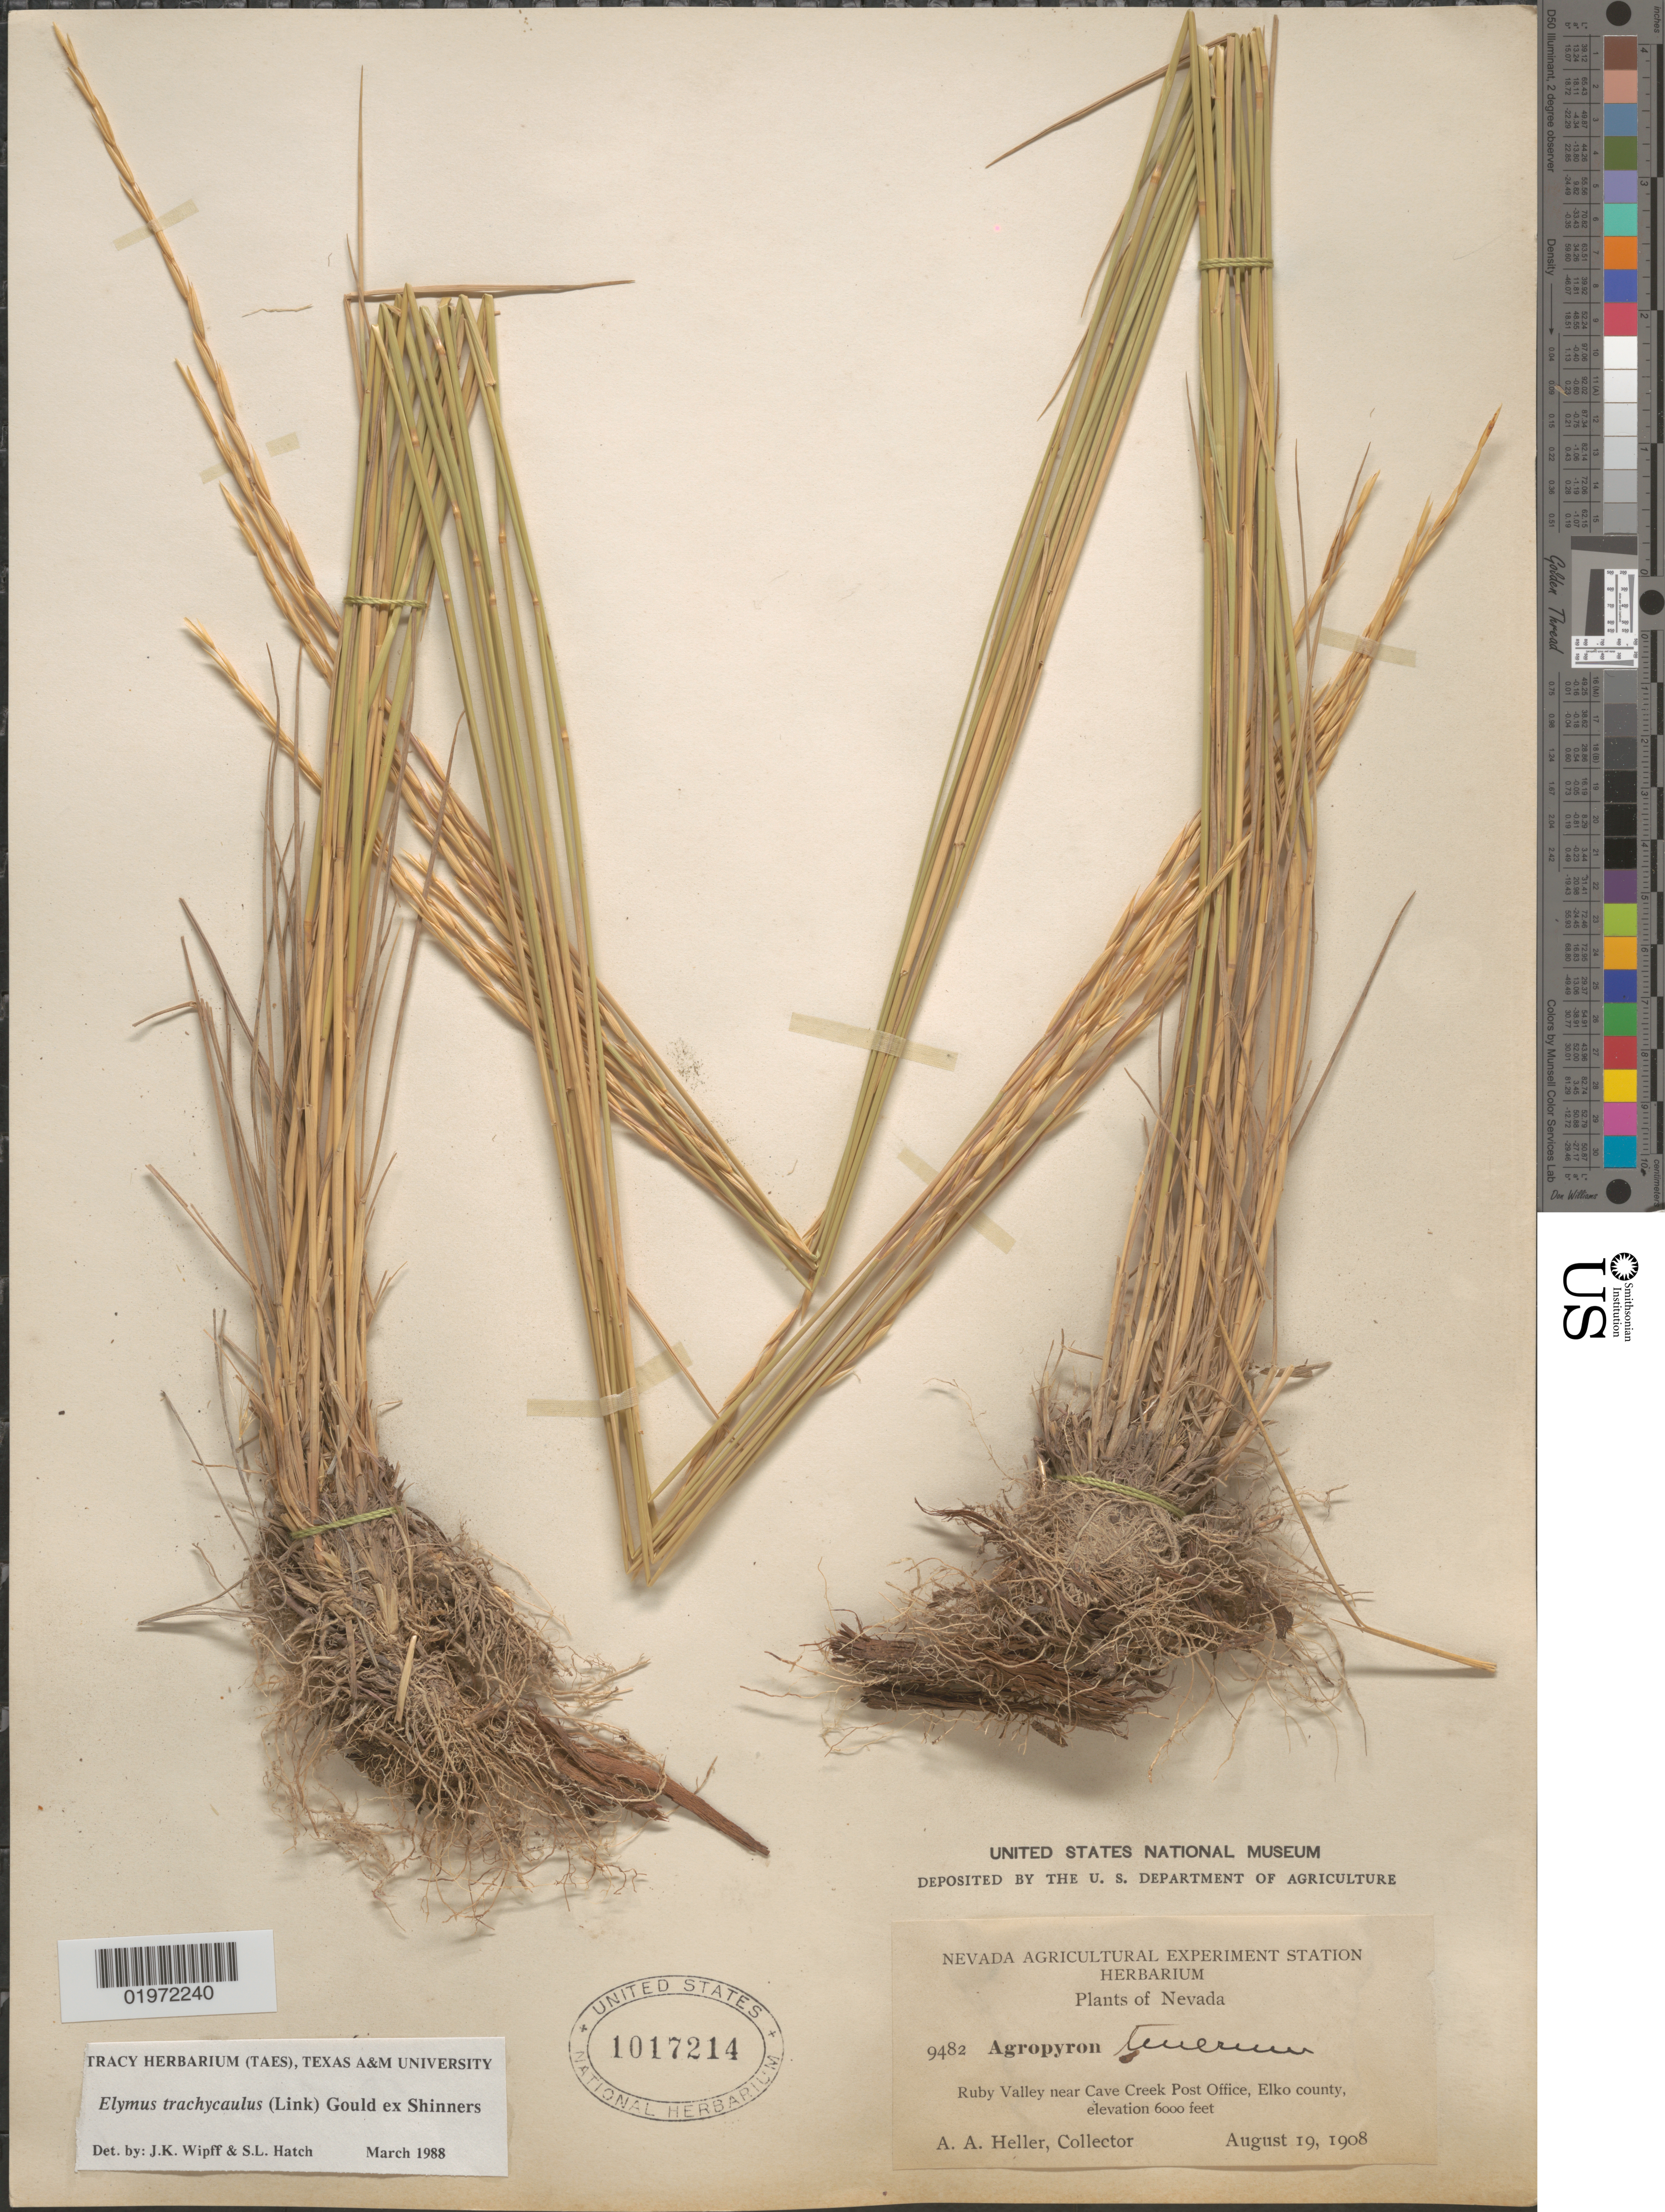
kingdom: Plantae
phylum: Tracheophyta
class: Liliopsida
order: Poales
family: Poaceae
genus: Elymus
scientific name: Elymus trachycaulus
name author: (Link) Gould ex Shinners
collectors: A. A. Heller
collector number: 9482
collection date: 1908-08-19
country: United States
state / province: Nevada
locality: Ruby Valley near Cave Creek Post Office, Elko county.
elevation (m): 1829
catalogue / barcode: US 1017214